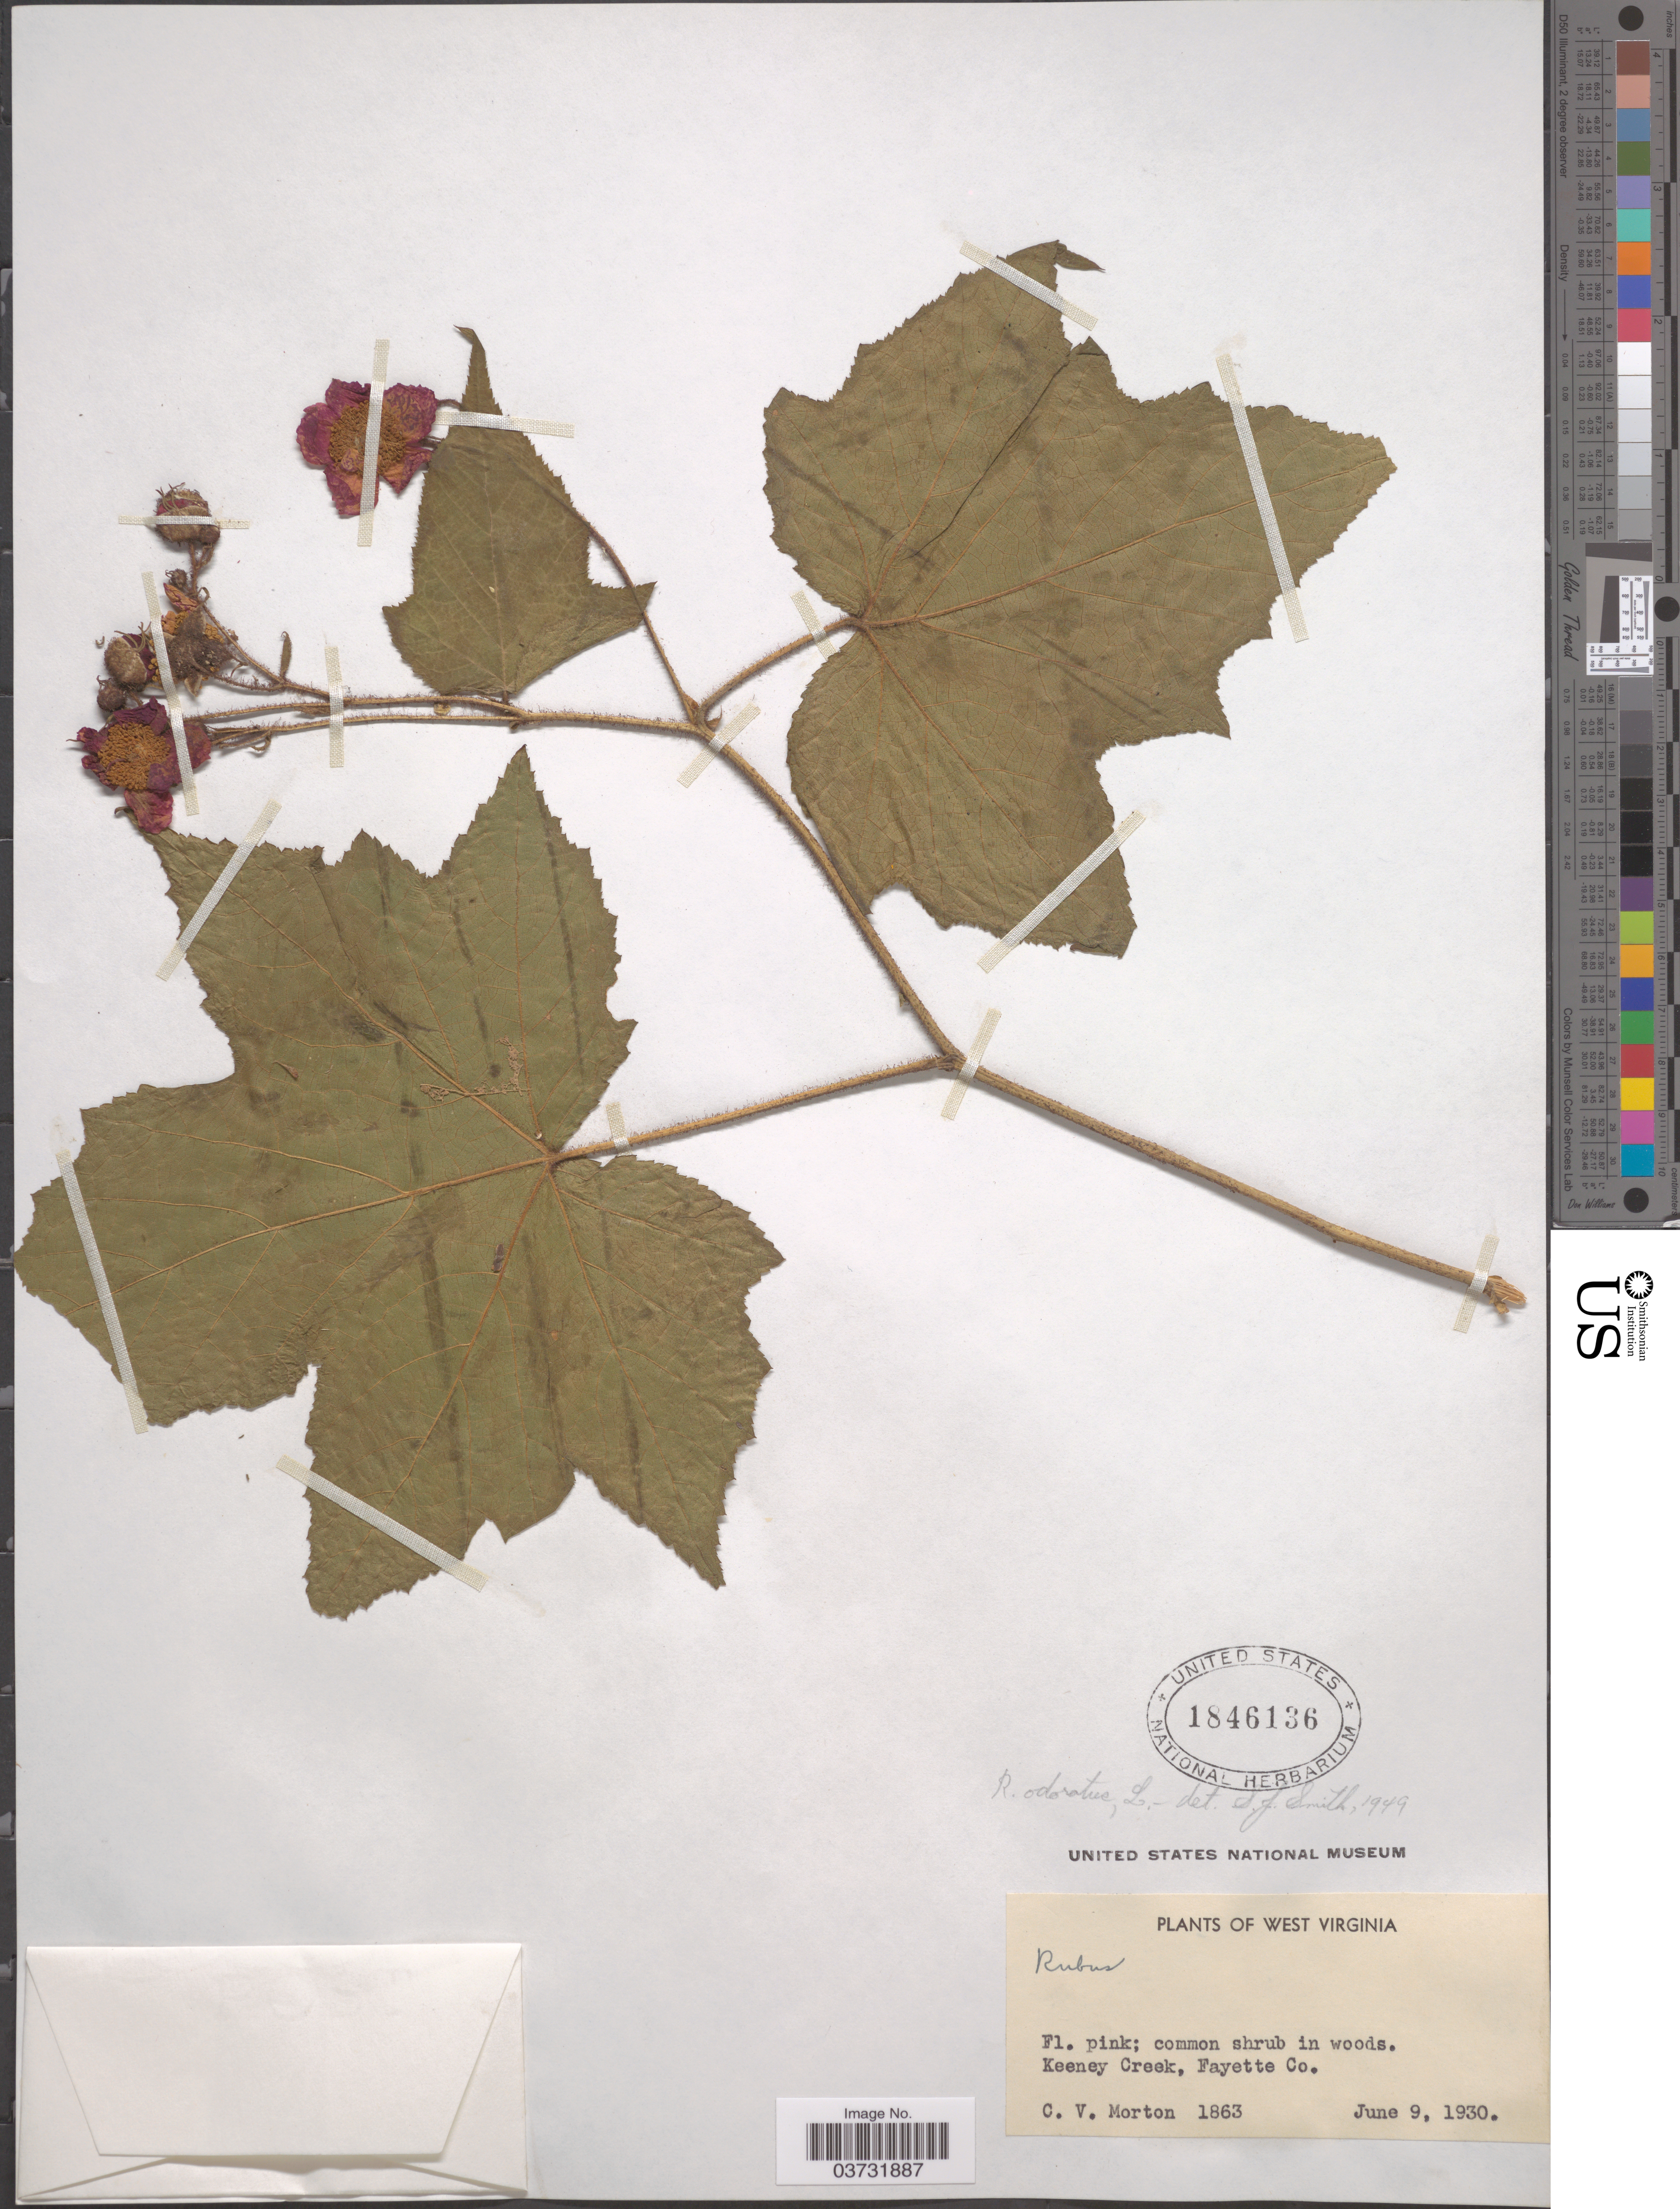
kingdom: Plantae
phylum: Tracheophyta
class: Magnoliopsida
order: Rosales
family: Rosaceae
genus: Rubus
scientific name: Rubus odoratus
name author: L.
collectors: C. V. Morton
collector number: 1863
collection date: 1930-06-09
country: United States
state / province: West Virginia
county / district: Fayette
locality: Keeney Creek, Fayette Co.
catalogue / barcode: US 1846136